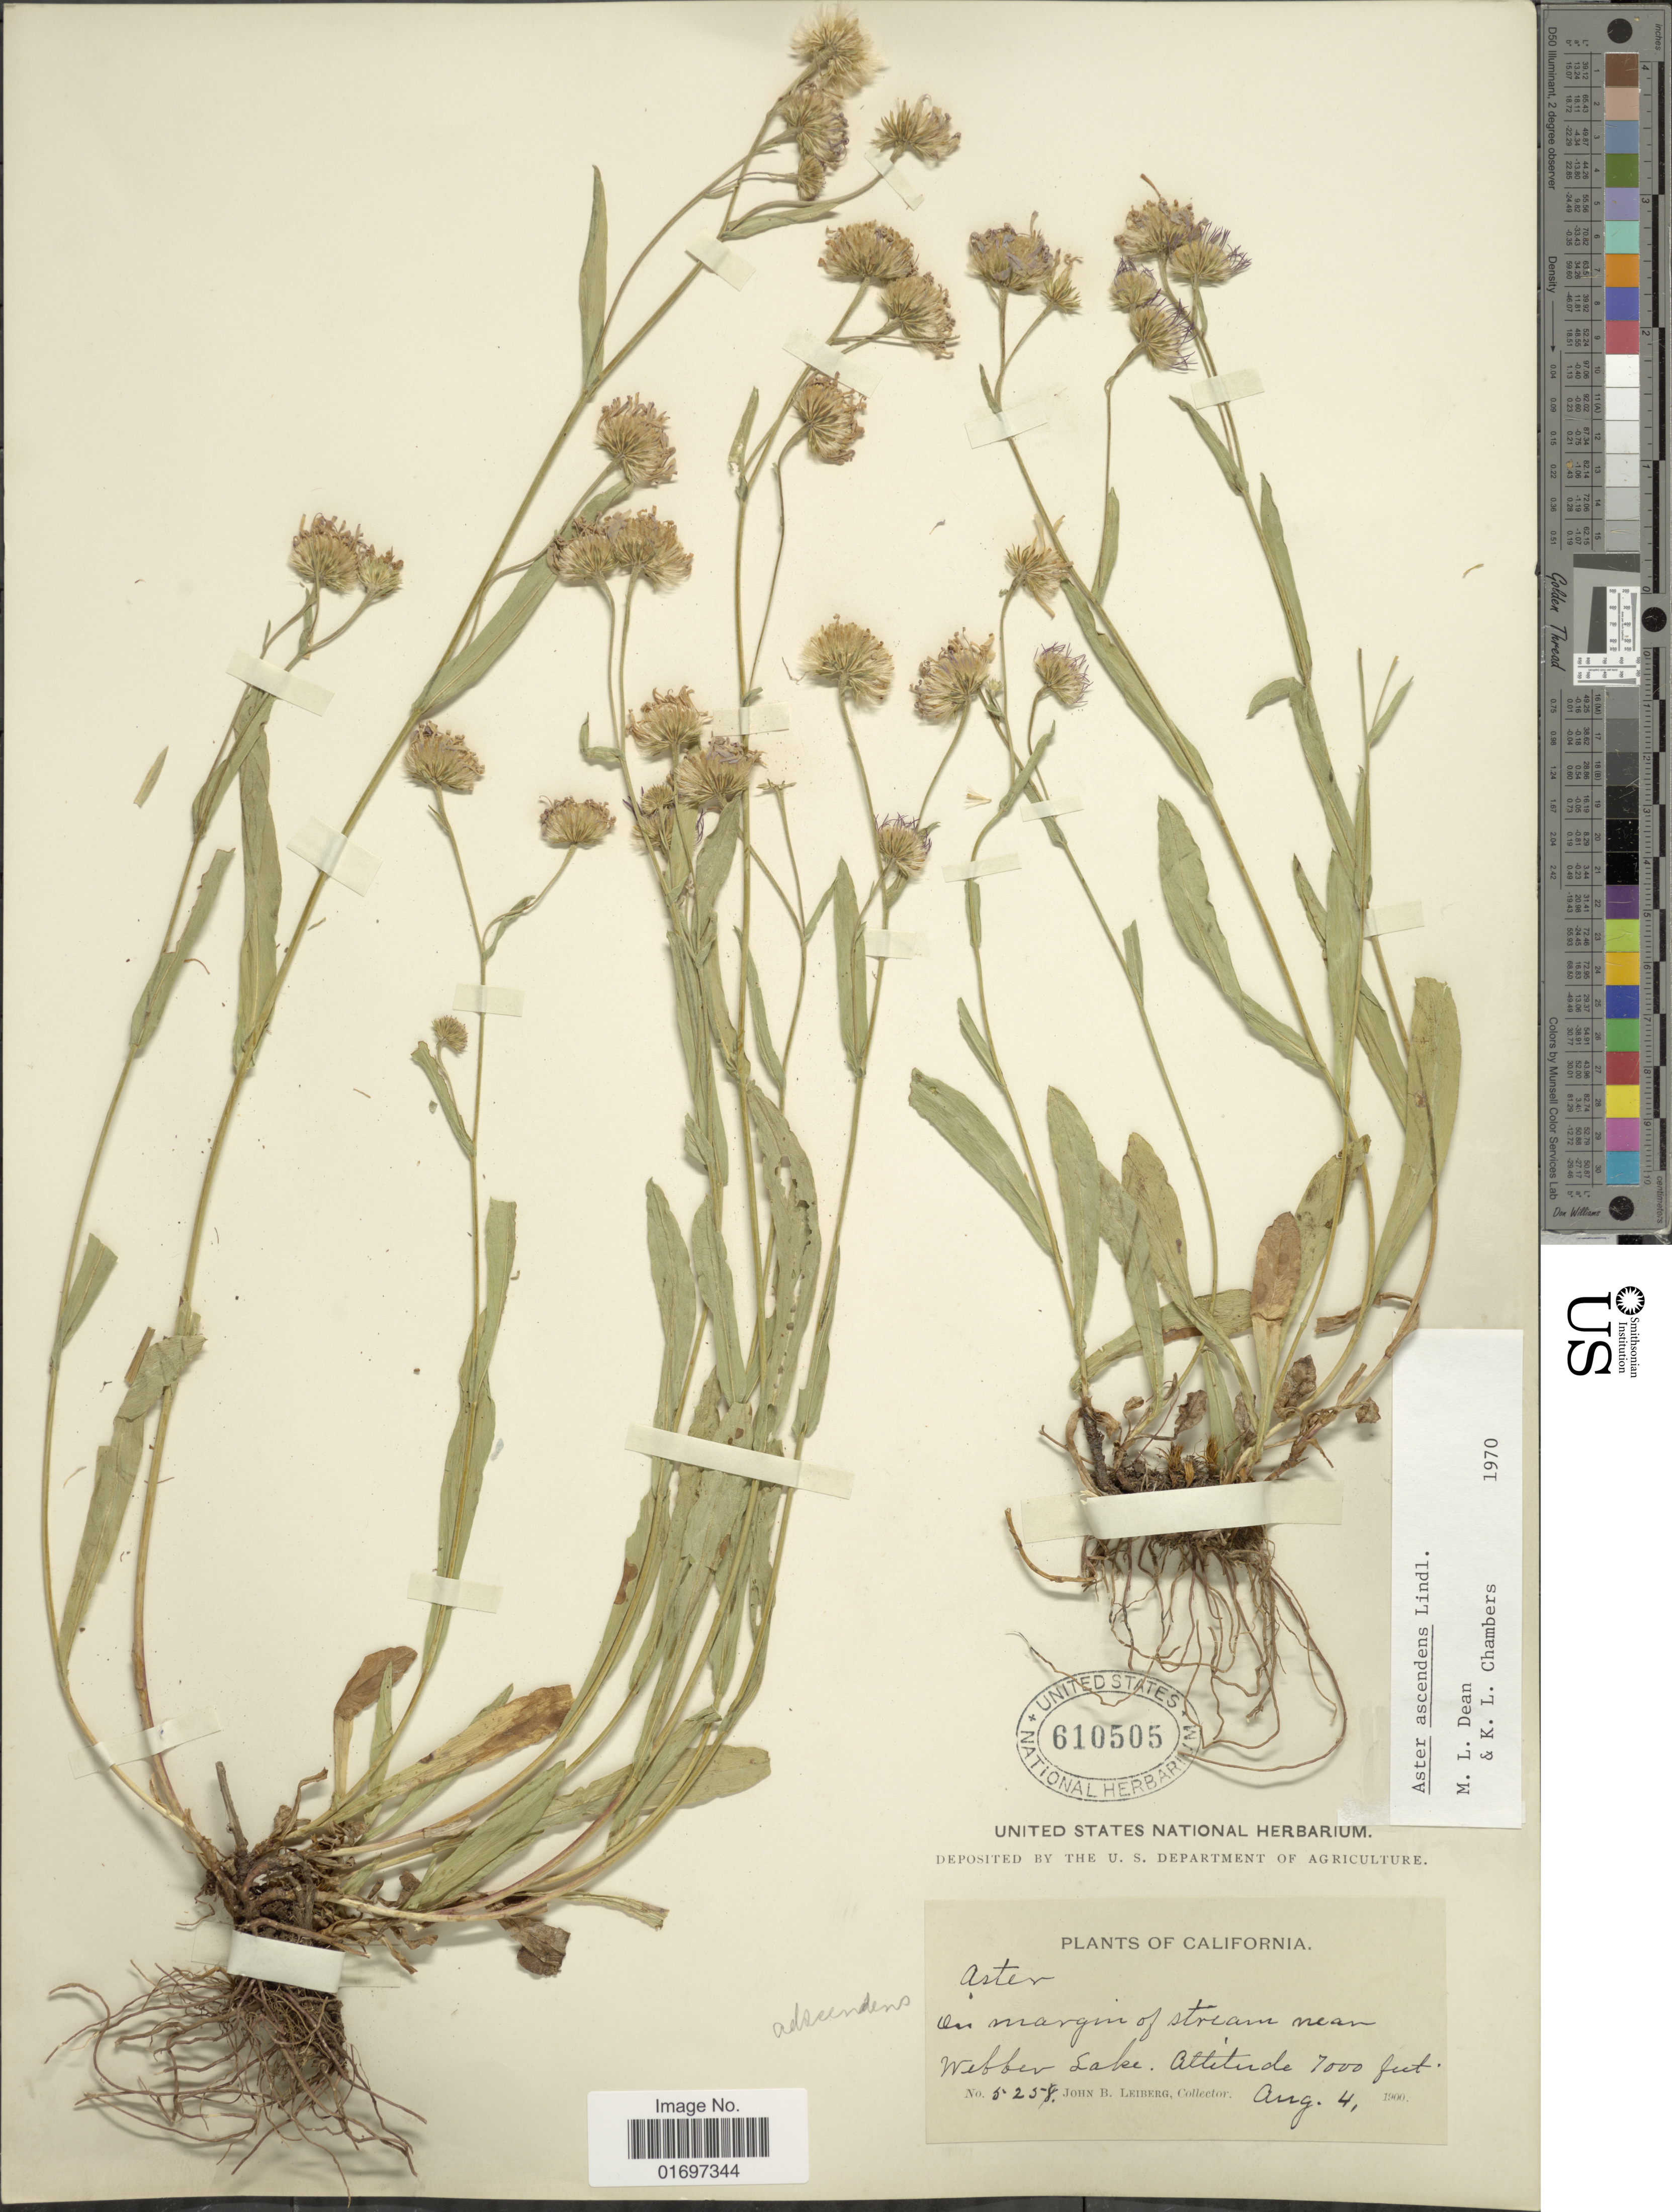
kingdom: Plantae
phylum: Tracheophyta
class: Magnoliopsida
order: Asterales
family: Asteraceae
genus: Symphyotrichum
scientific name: Symphyotrichum ascendens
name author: (Lindl.) G.L. Nesom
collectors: J. B. Leiberg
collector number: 5258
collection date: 1900-08-04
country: United States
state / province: California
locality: California. Webber Lake.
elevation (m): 2134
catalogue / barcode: US 610505